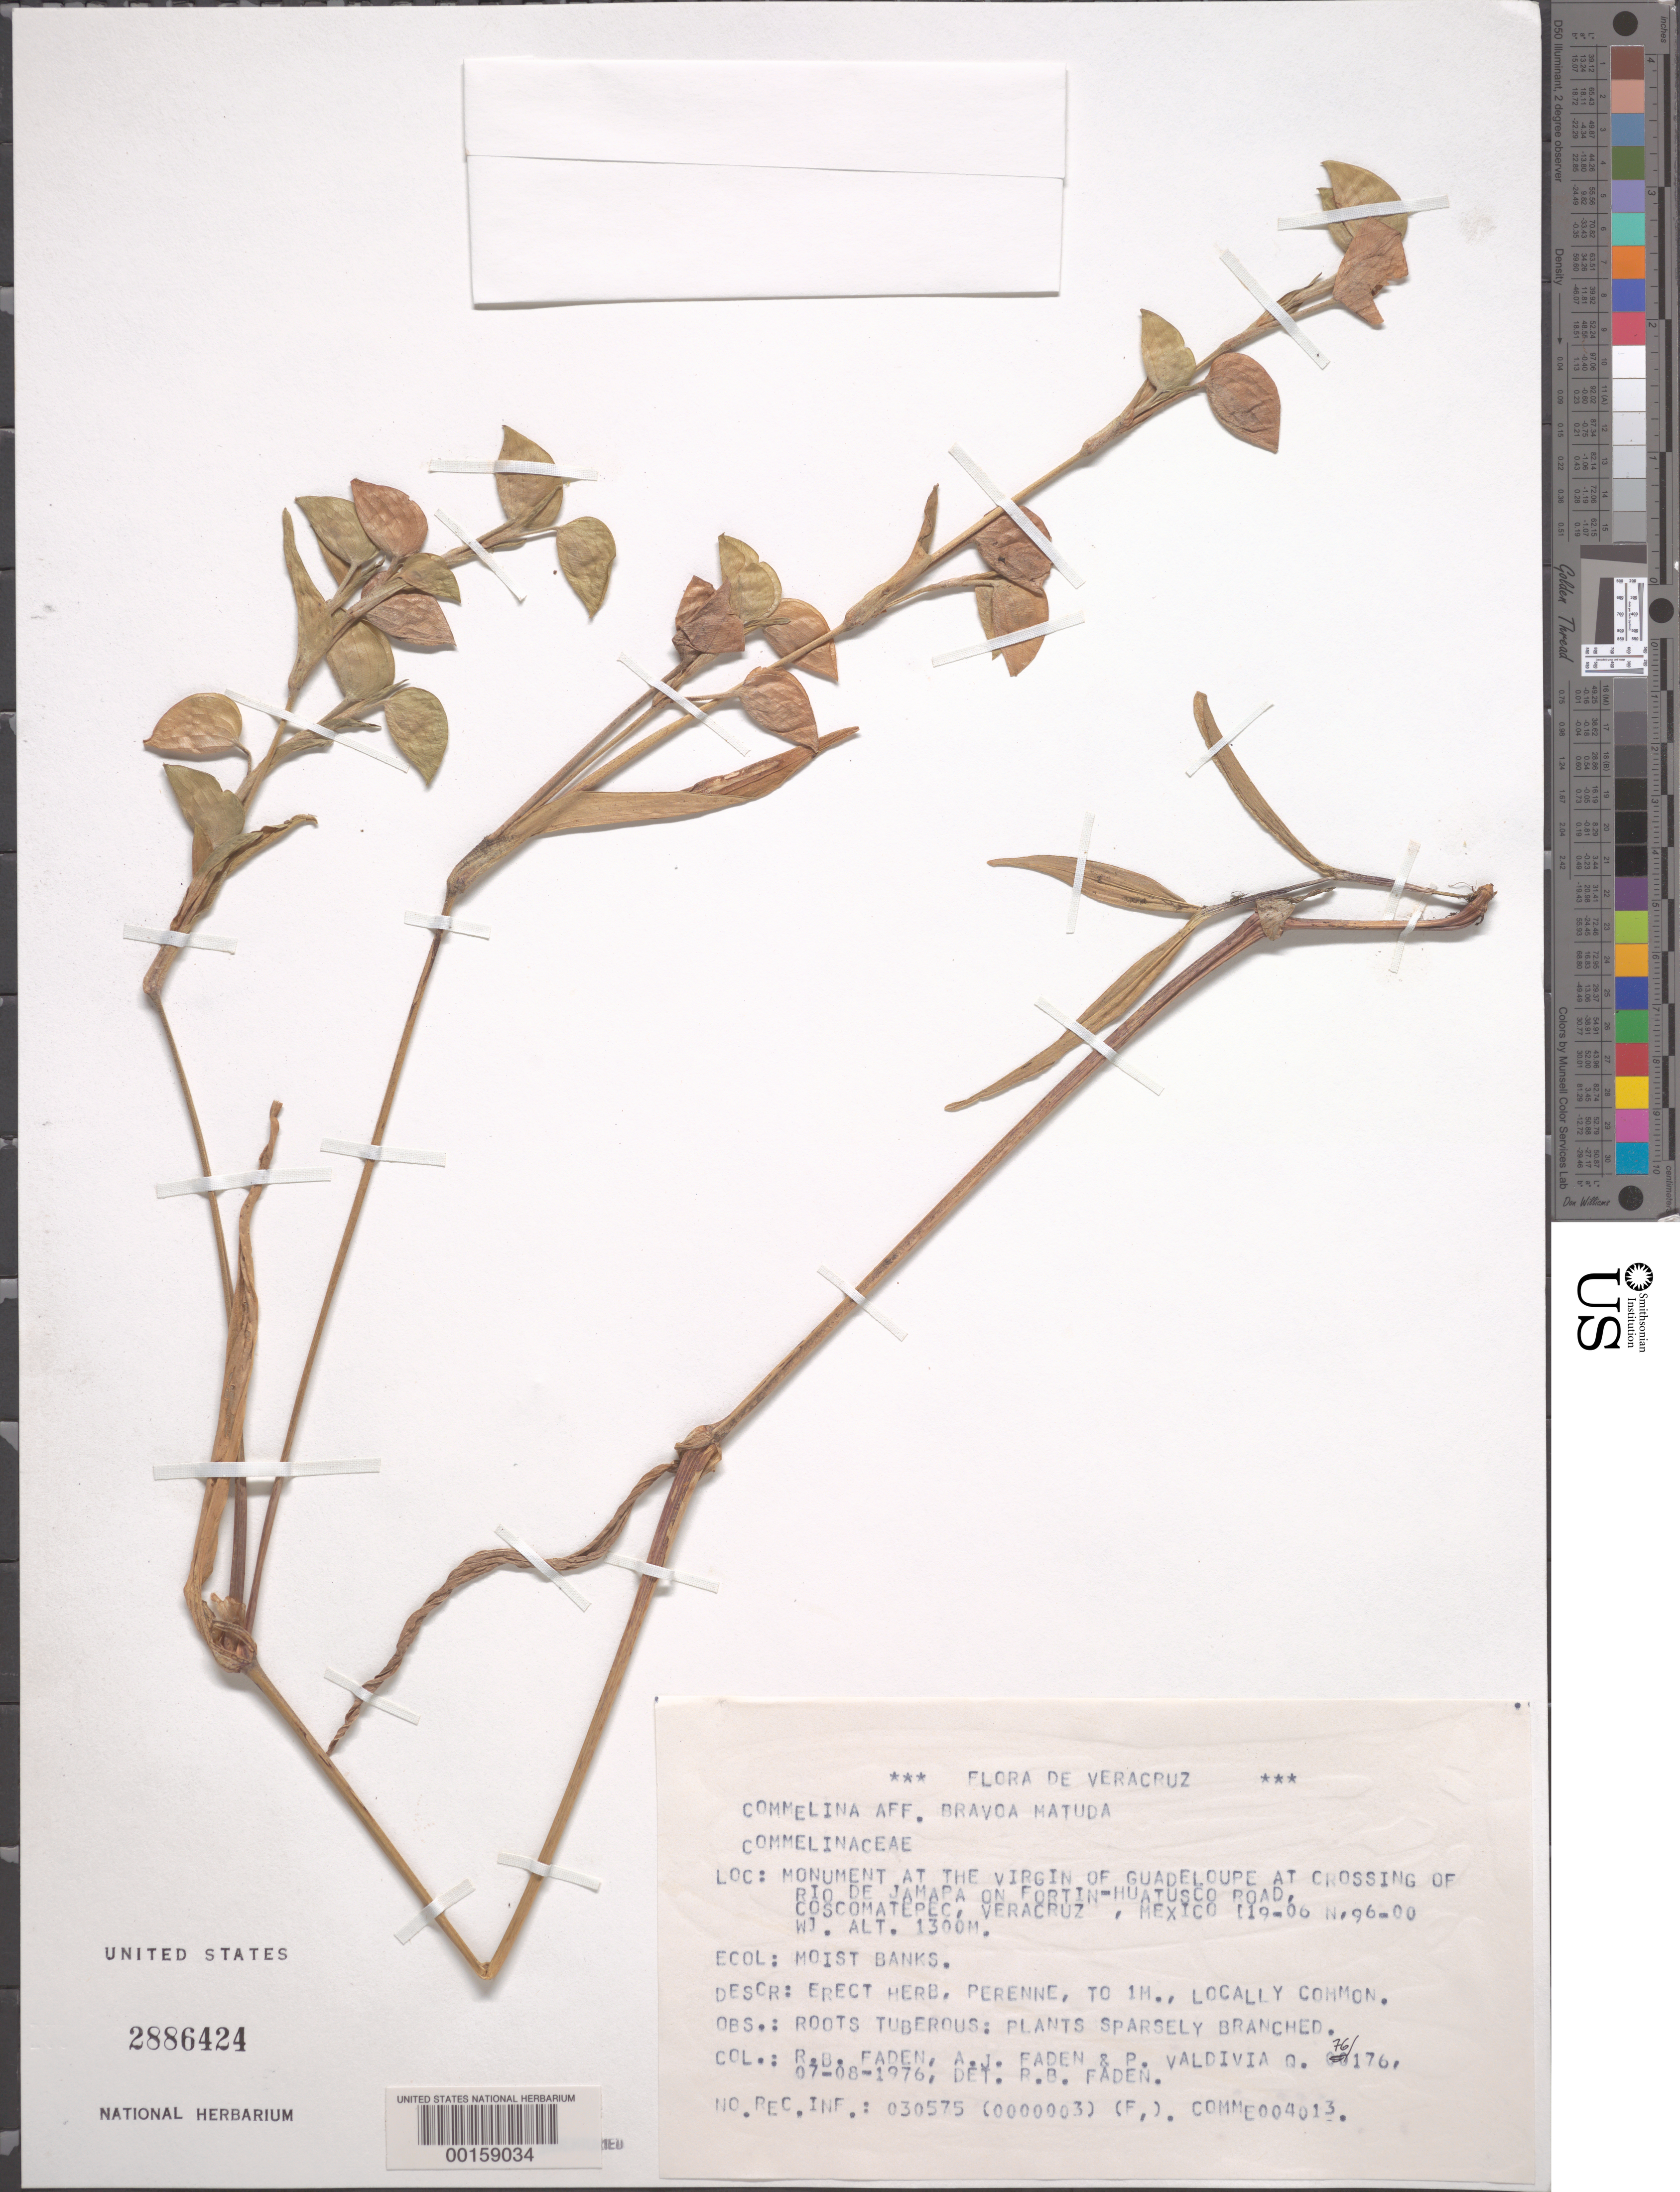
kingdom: Plantae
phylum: Tracheophyta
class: Liliopsida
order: Commelinales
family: Commelinaceae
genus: Commelina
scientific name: Commelina tuberosa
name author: L.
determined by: Faden, Robert B., (US), Smithsonian Institution - National Museum of Natural History (UNITED STATES)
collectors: R. B. Faden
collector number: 76/176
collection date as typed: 07 Aug 1976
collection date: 1976-08-07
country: Mexico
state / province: Veracruz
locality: Coscomatepec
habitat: Moist soil; banks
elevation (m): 1300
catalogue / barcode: US 2886424